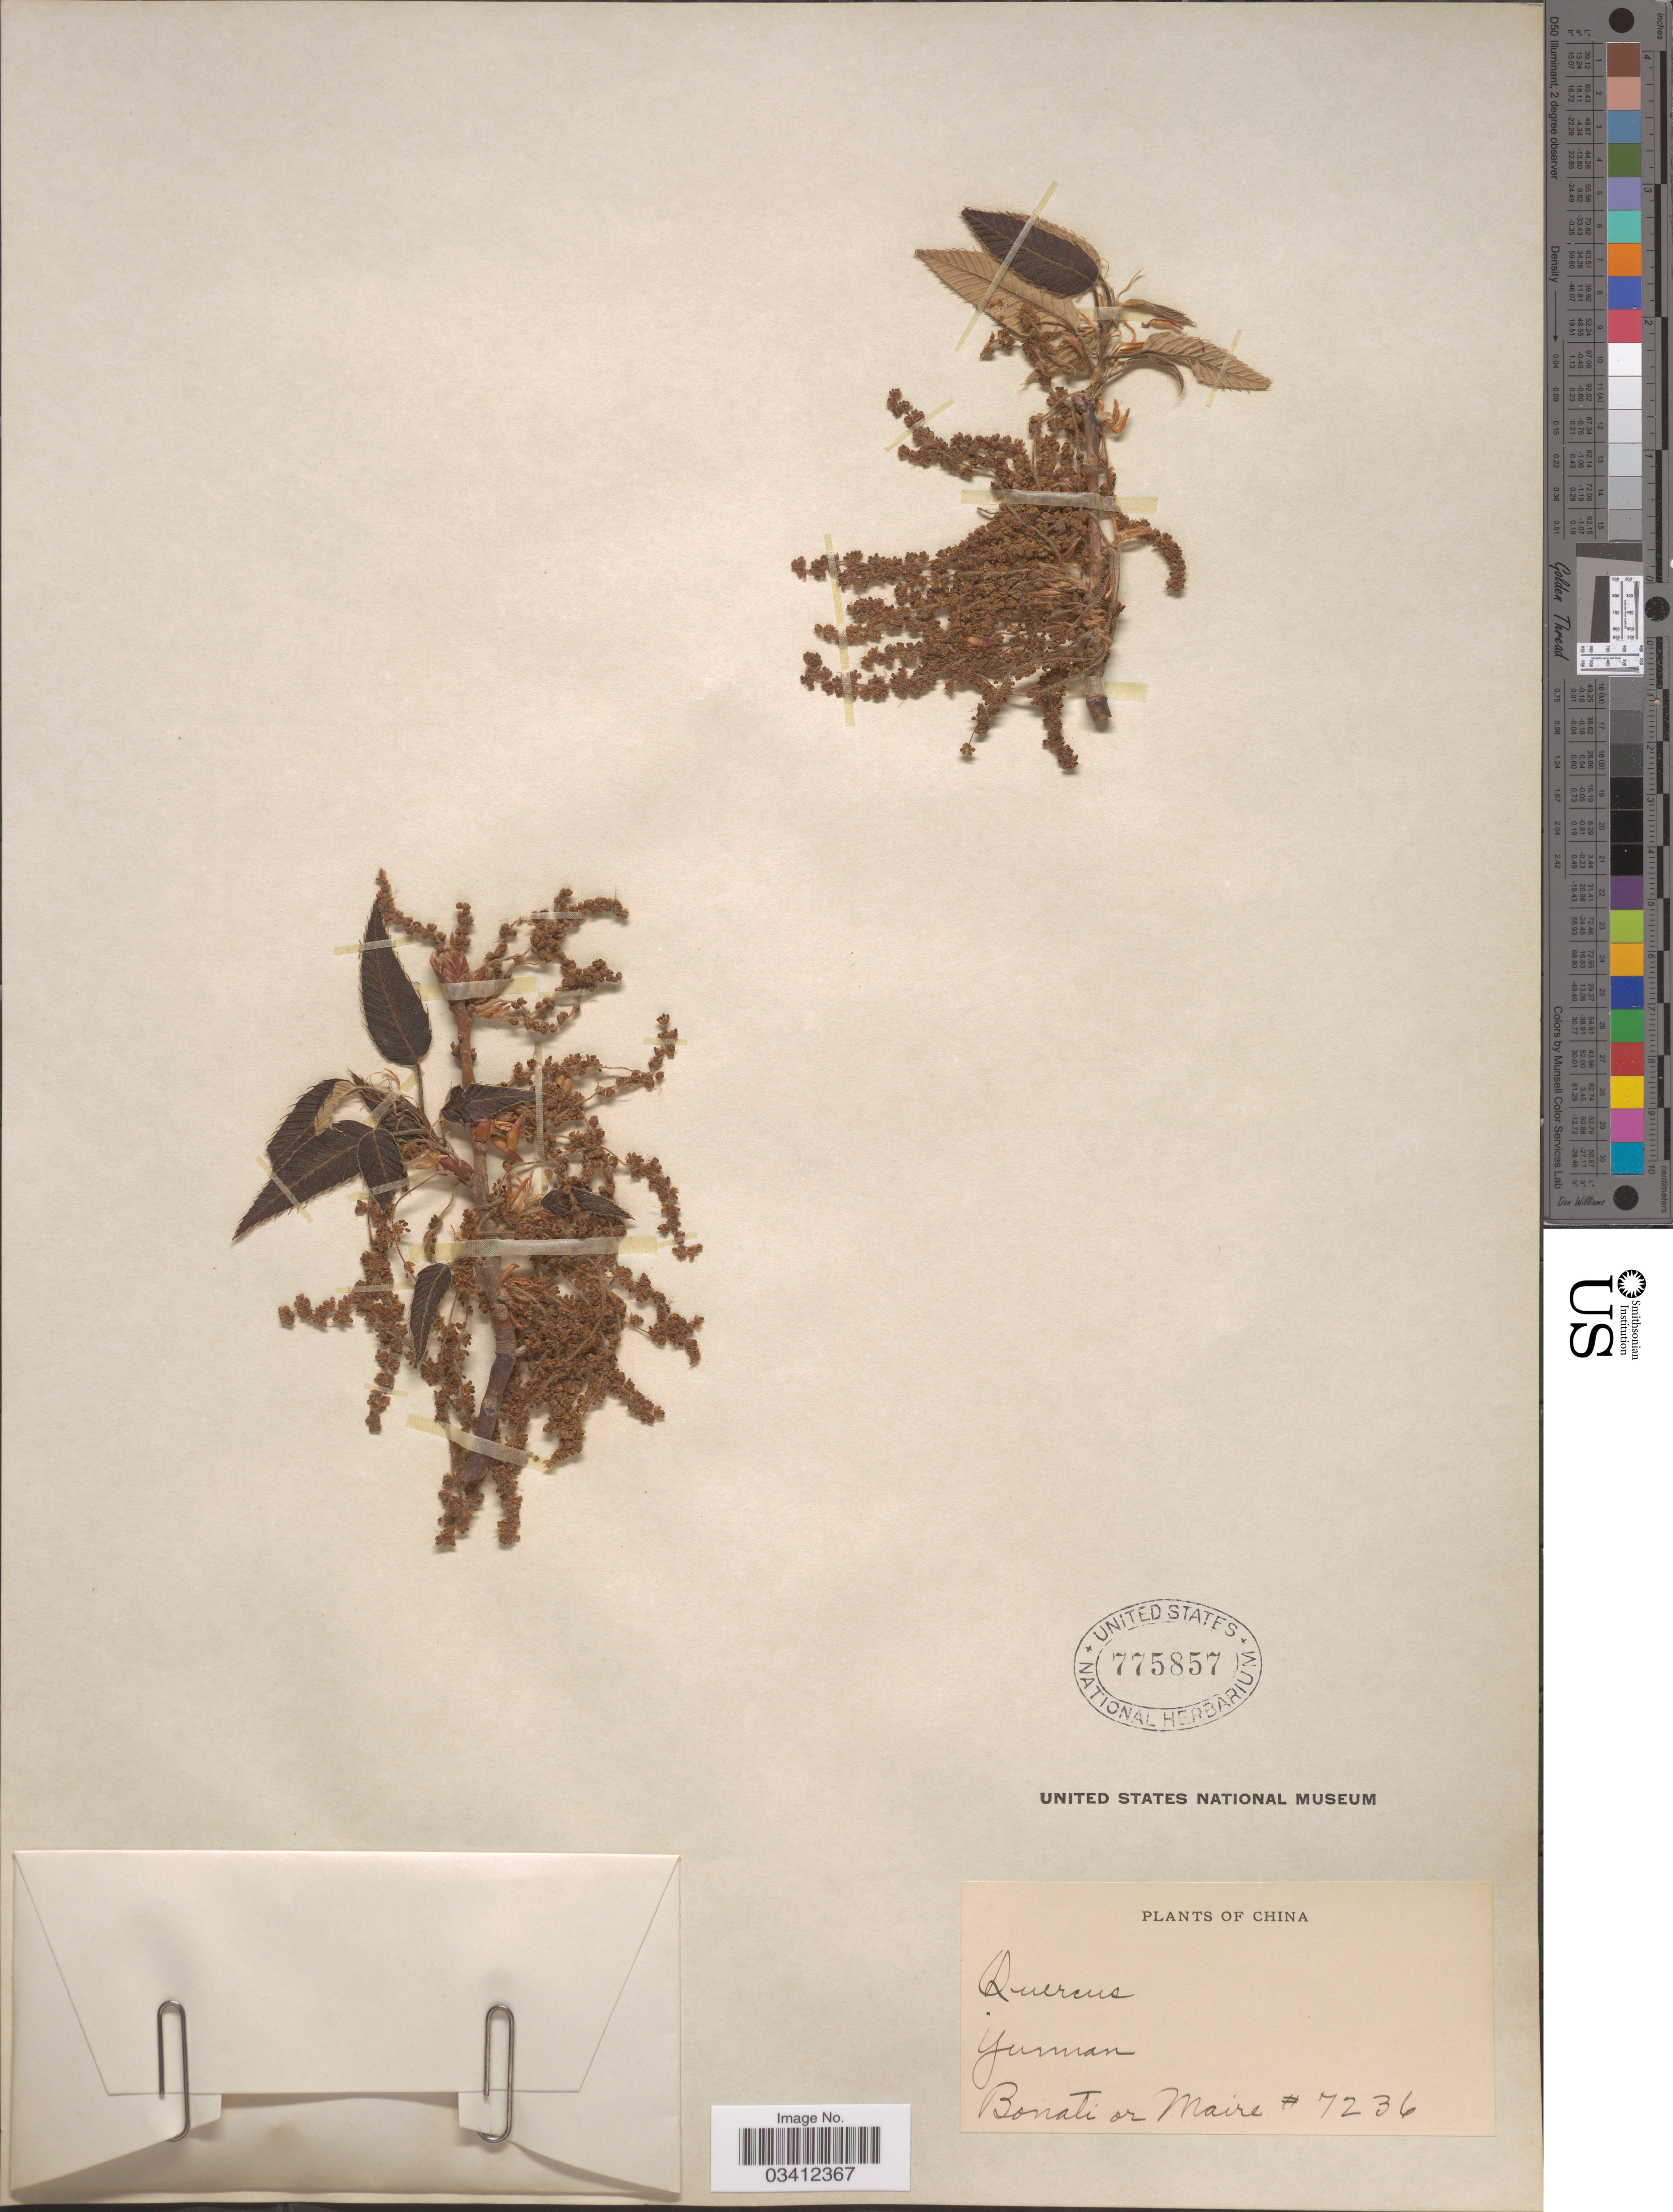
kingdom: Plantae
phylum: Tracheophyta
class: Magnoliopsida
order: Fagales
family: Fagaceae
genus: Quercus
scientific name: Quercus variabilis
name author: Blume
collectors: -. Bonati & Maire, --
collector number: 7236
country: China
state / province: Yunnan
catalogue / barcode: US 775857